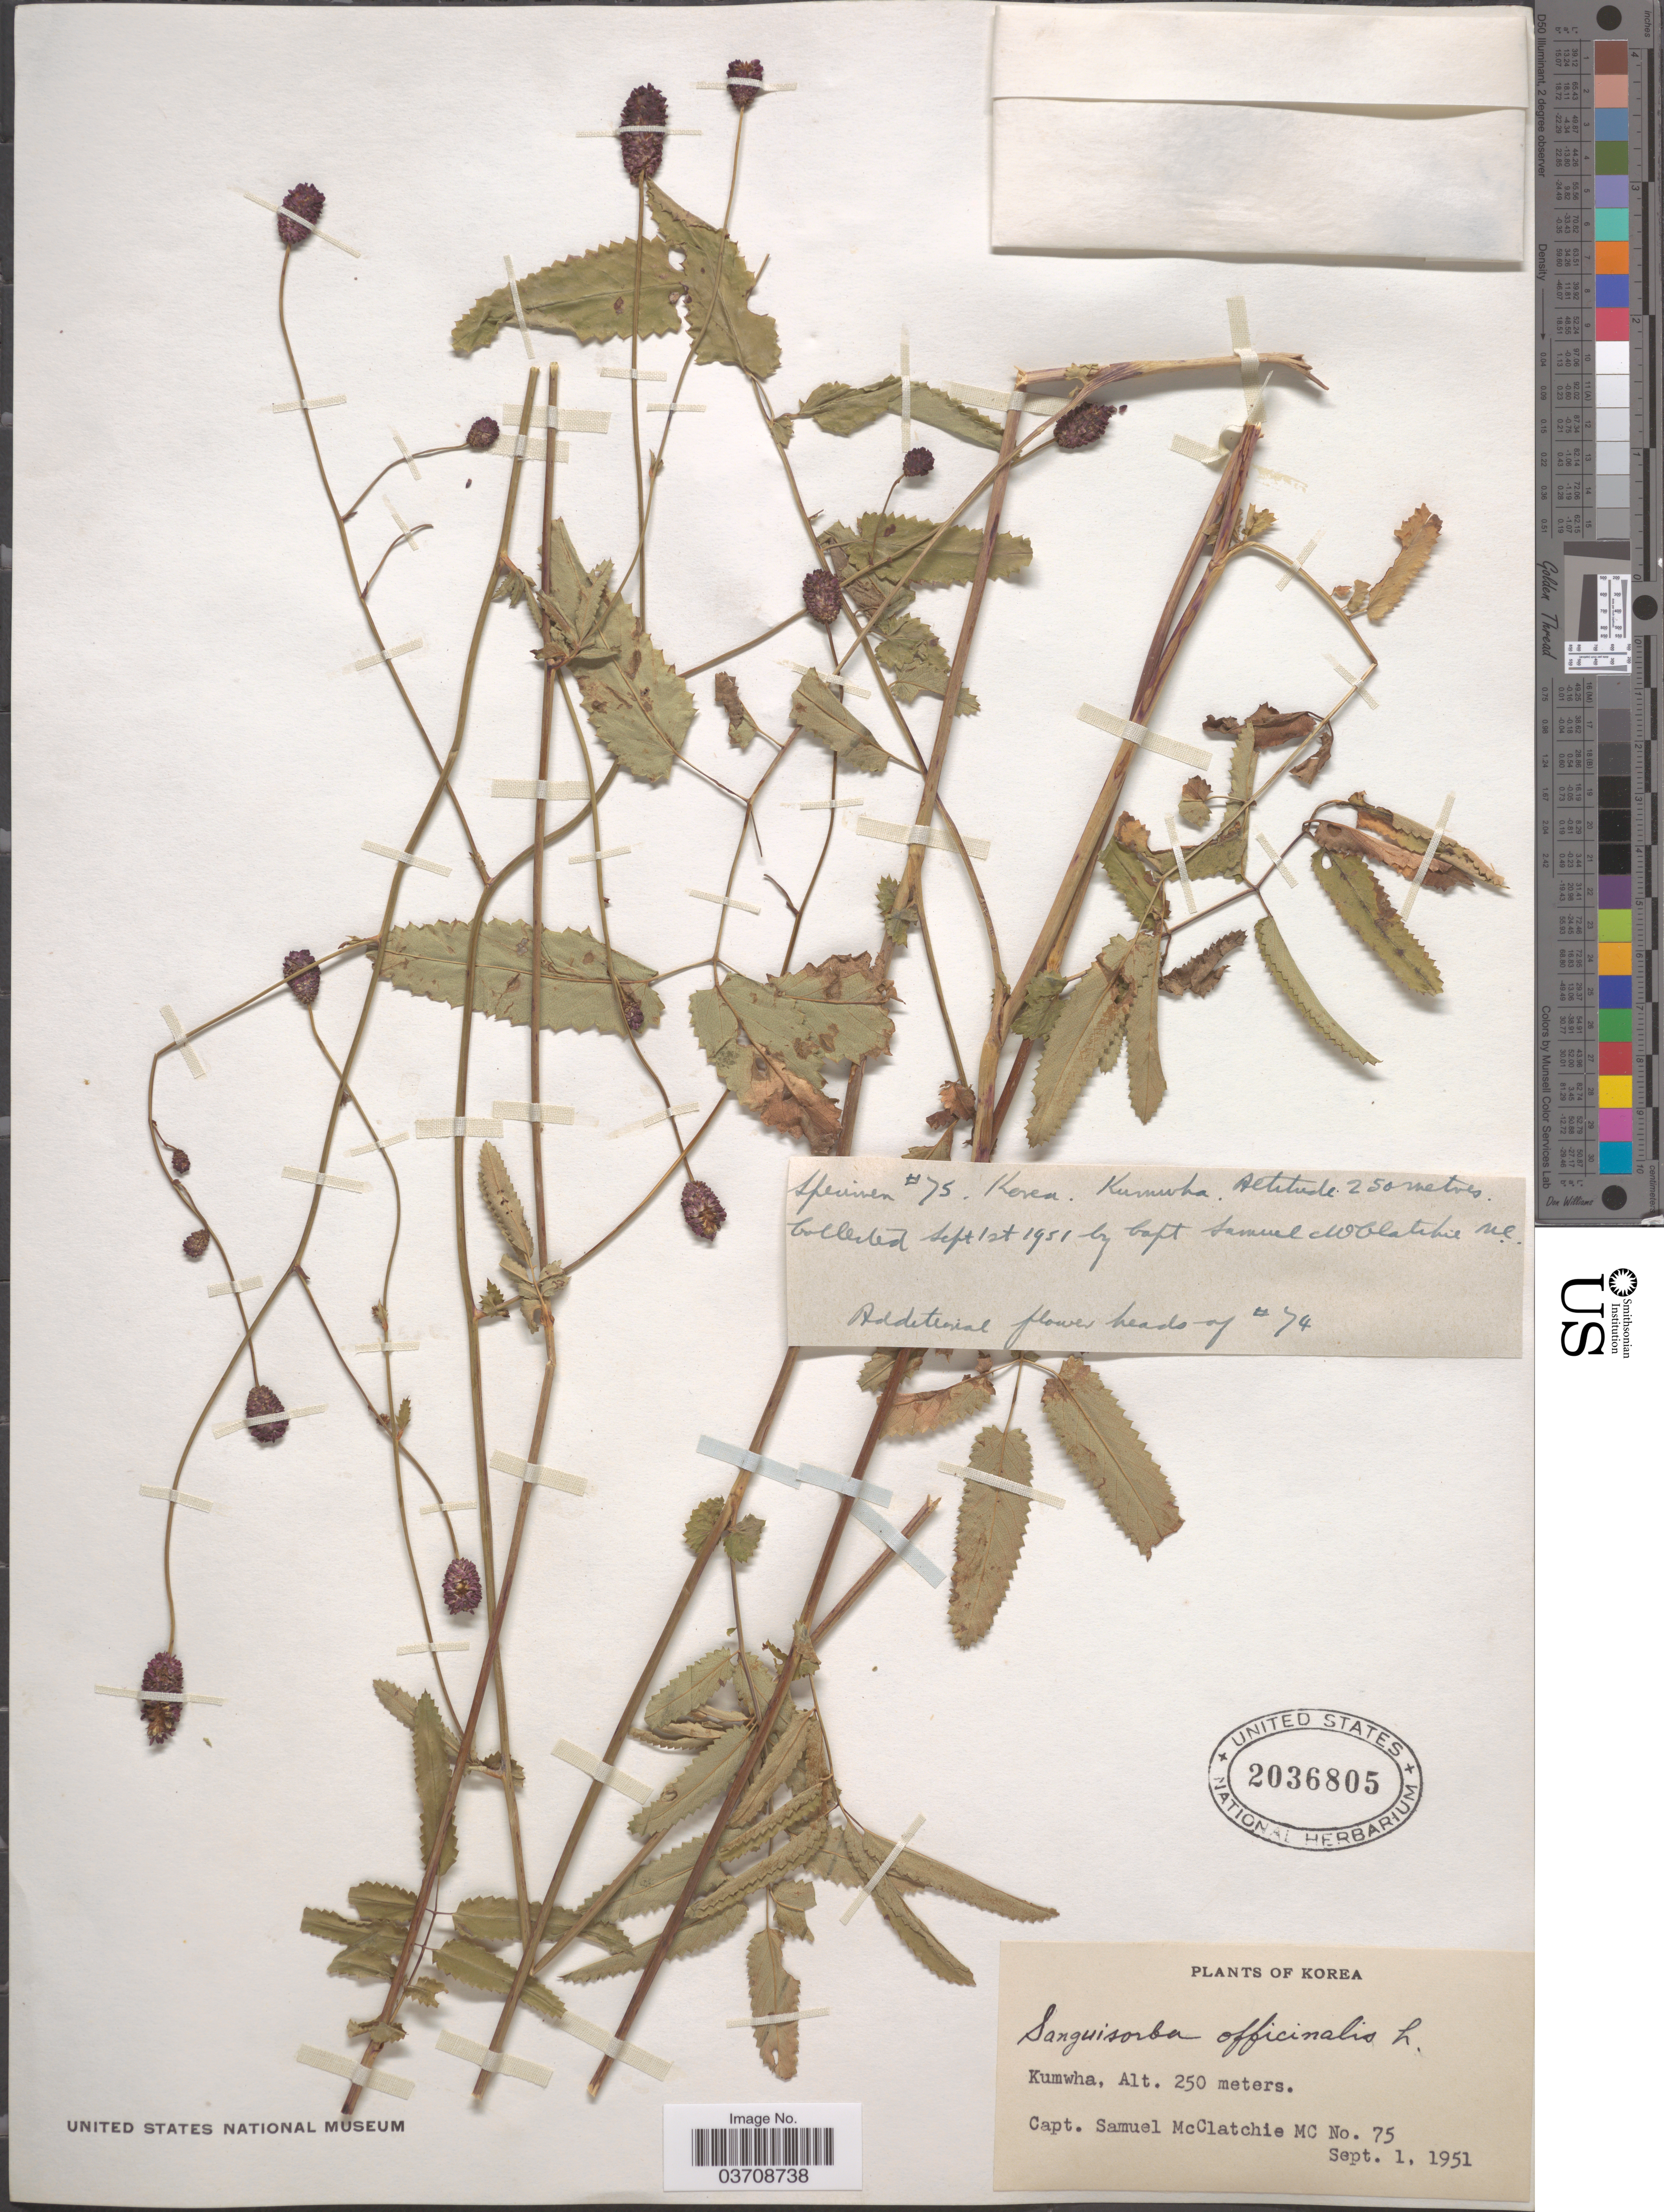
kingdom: Plantae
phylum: Tracheophyta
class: Magnoliopsida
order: Rosales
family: Rosaceae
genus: Sanguisorba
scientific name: Sanguisorba officinalis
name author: L.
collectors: S. McClatchie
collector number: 75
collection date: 1951-09-01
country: North Korea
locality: Kumwha.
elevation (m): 250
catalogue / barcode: US 2036805